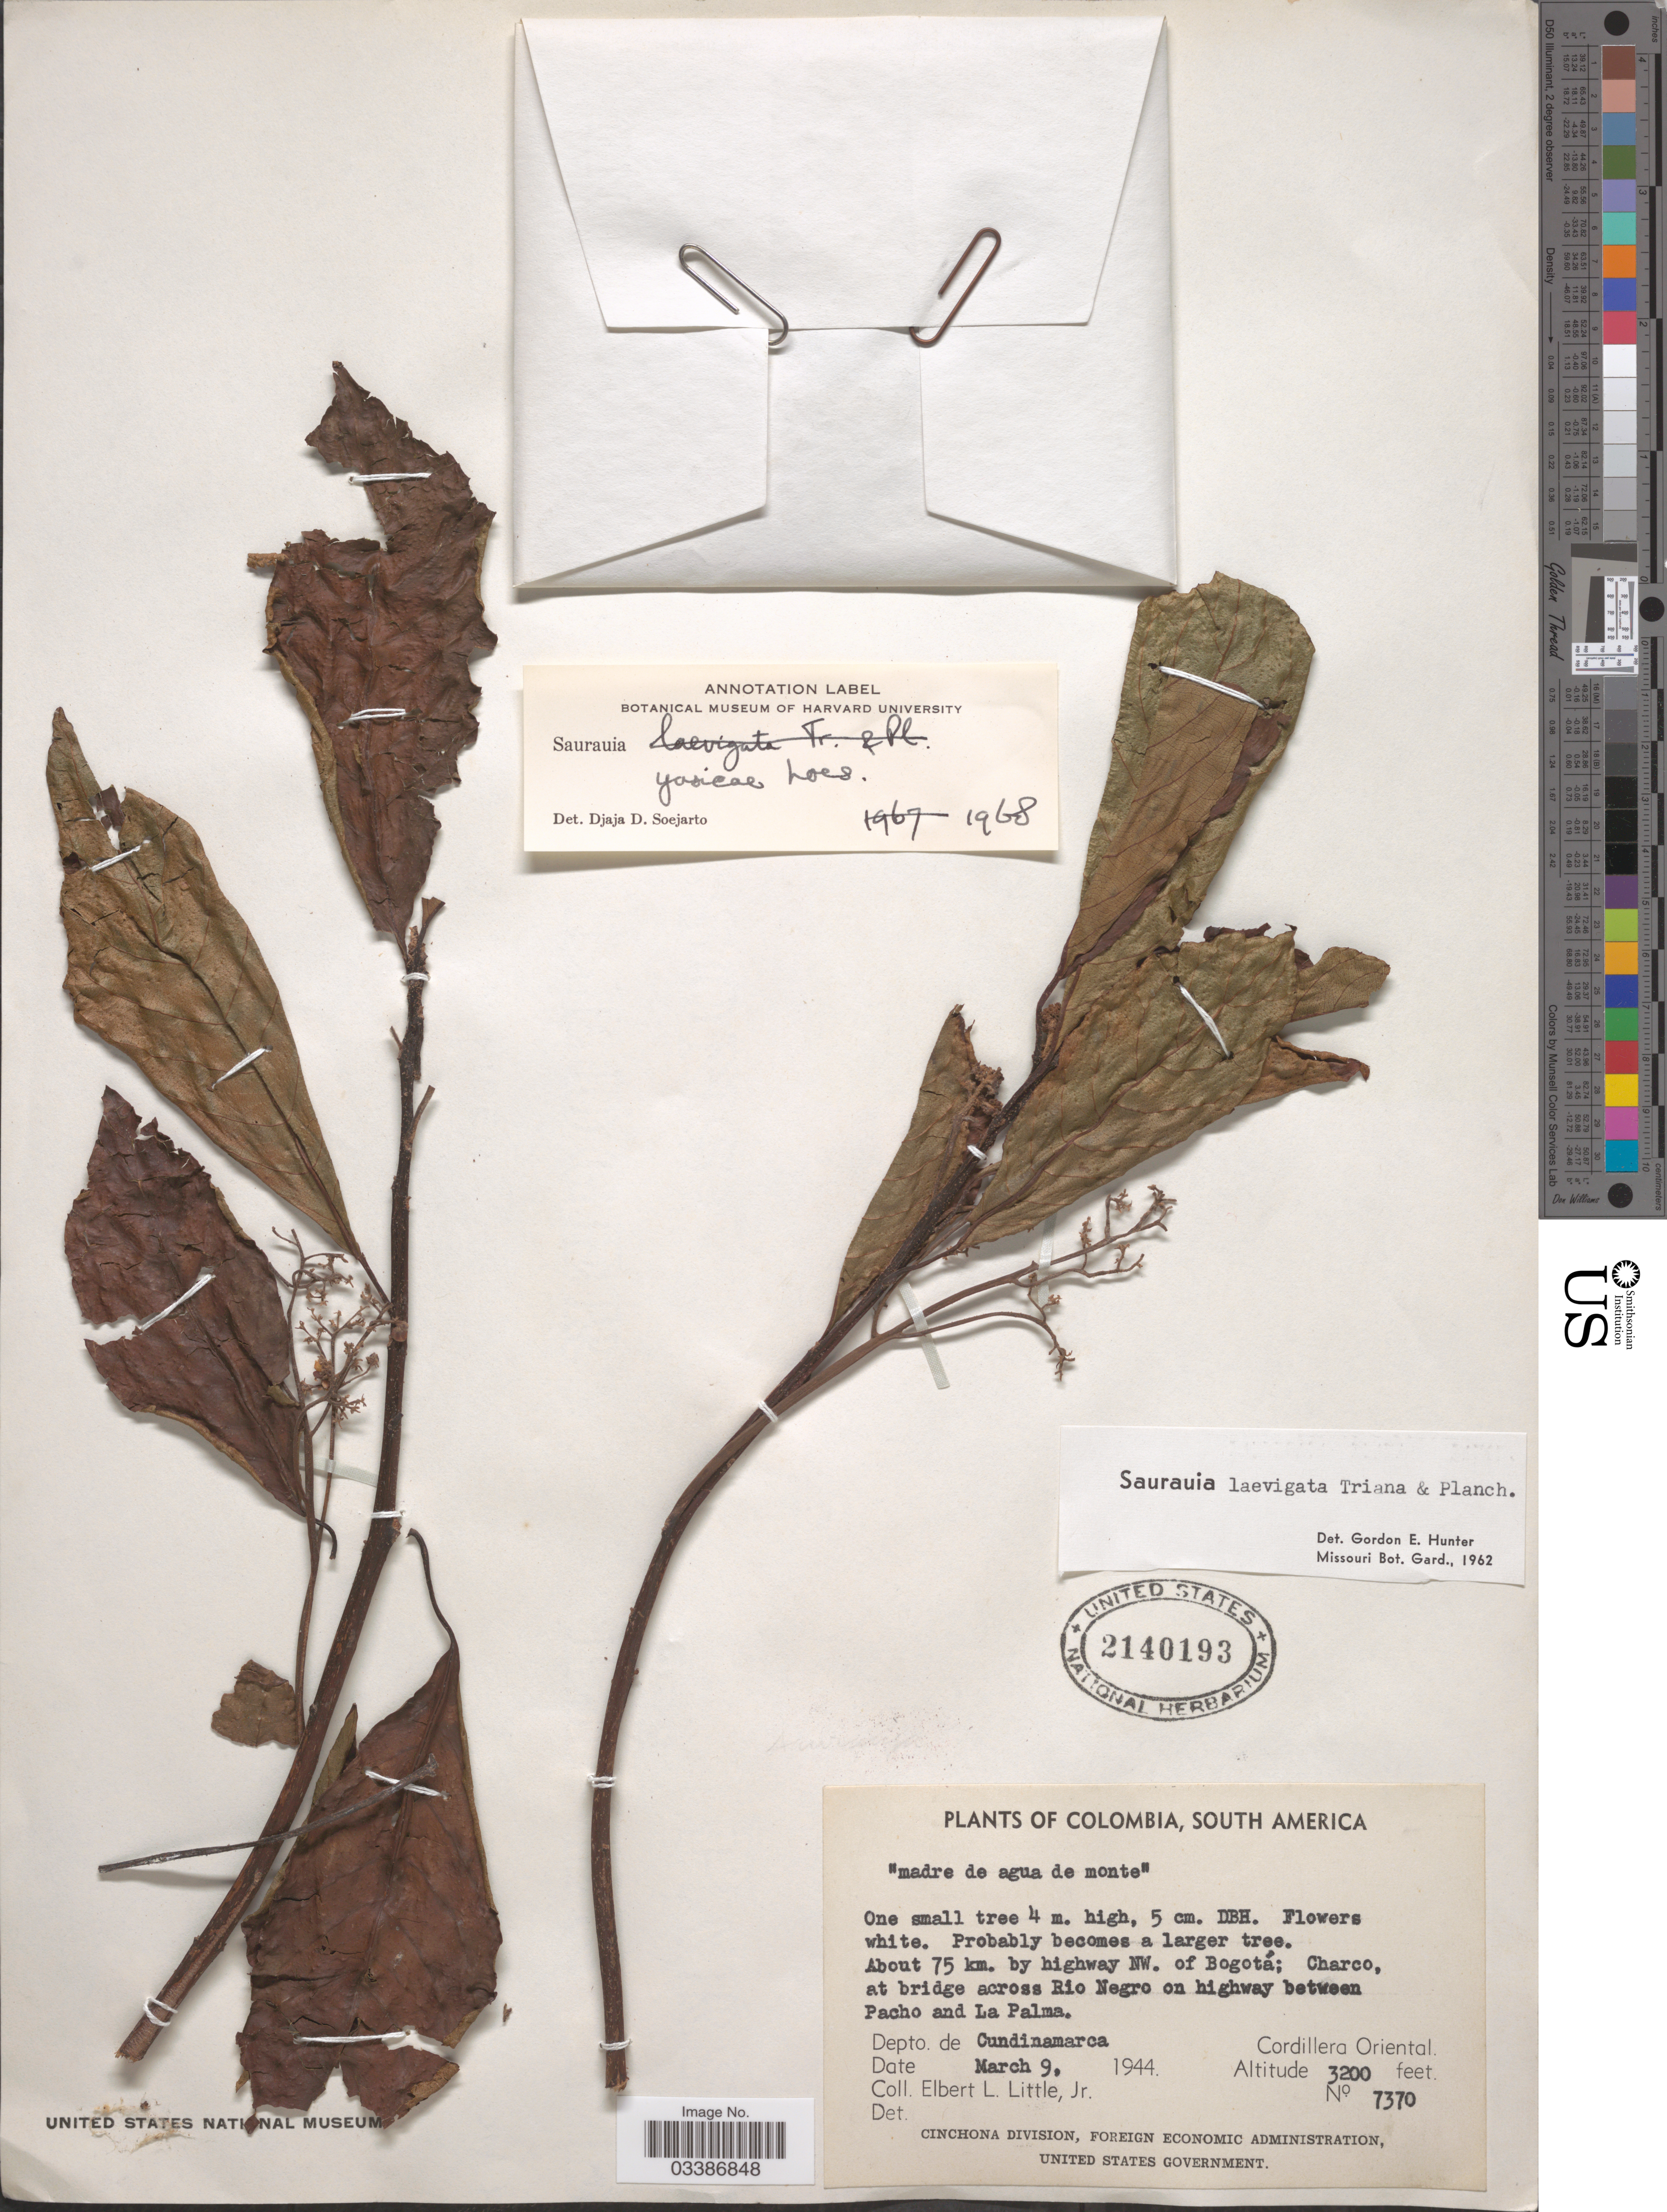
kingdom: Plantae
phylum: Tracheophyta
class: Magnoliopsida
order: Ericales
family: Actinidiaceae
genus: Saurauia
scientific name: Saurauia yasicae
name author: Loes.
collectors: E. L. Little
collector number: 7370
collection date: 1944-03-09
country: Colombia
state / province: Cundinamarca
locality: About 75 km. by highway NW. of Bogotá; Charco, at bridge across Rio Negro on highway between Pacho and La Palma. Depto. de Cundinamarca. Cordillera Oriental.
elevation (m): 975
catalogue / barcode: US 2140193